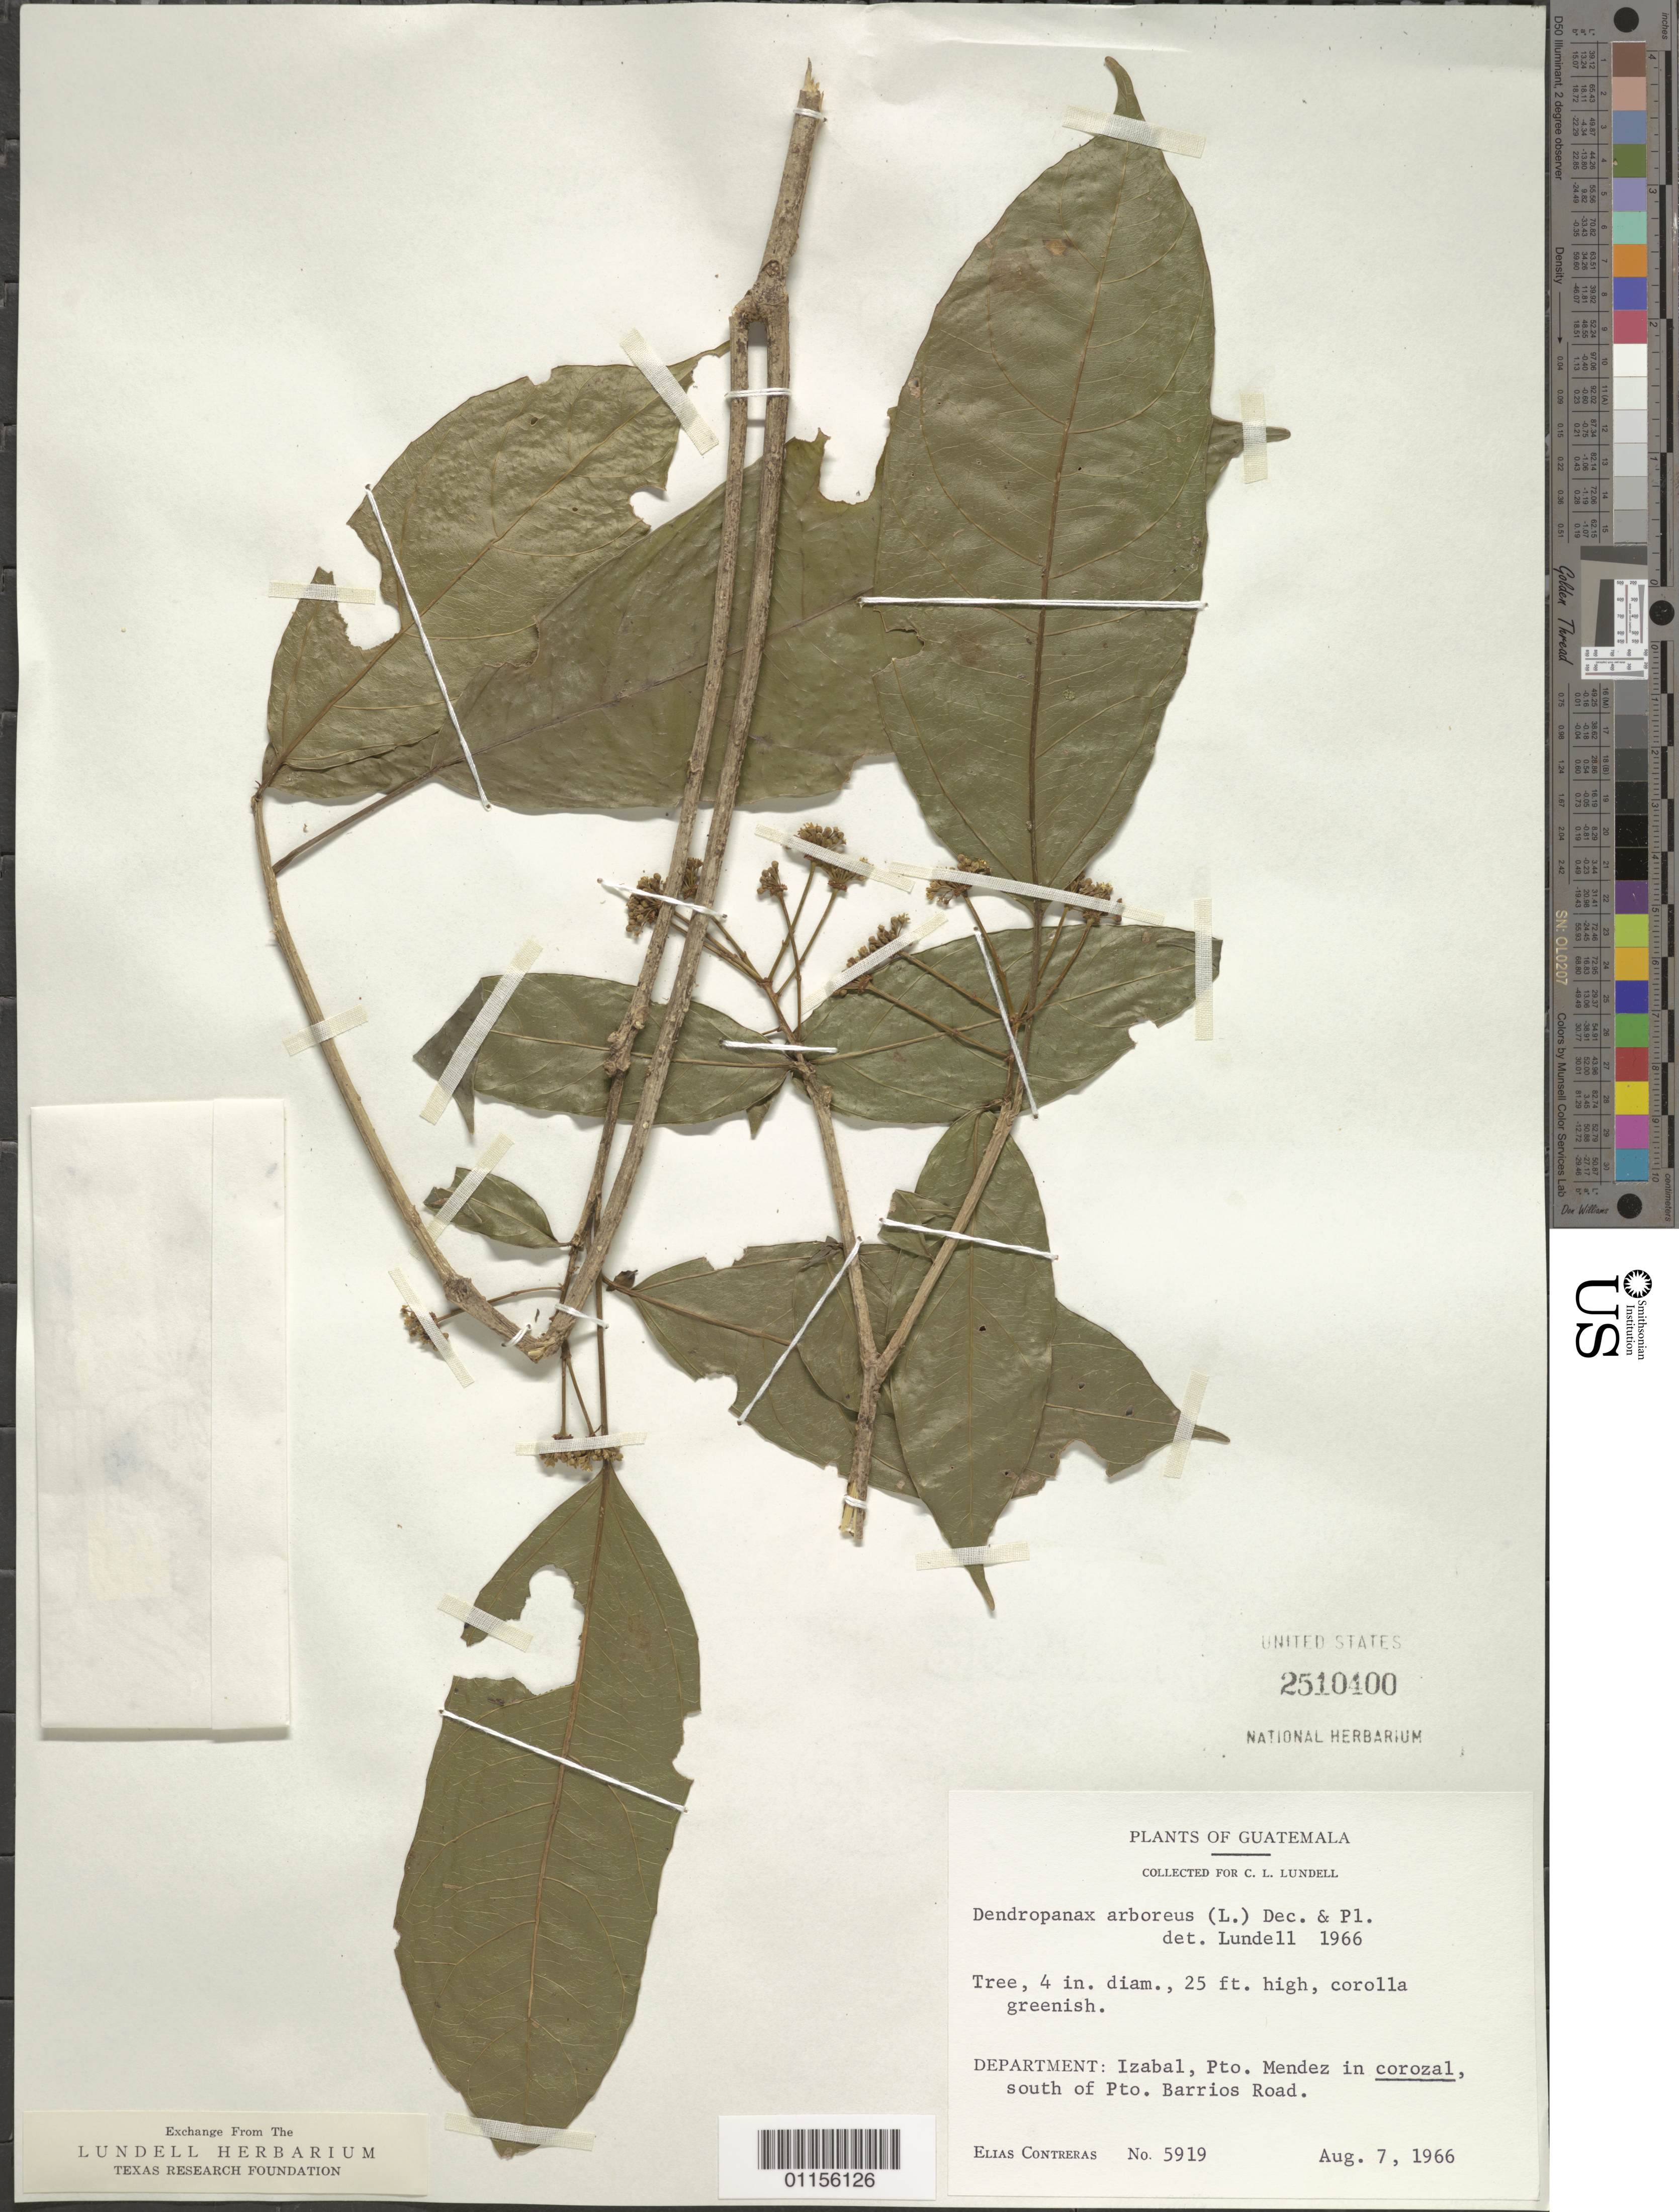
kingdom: Plantae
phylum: Tracheophyta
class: Magnoliopsida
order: Apiales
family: Araliaceae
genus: Dendropanax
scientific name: Dendropanax arboreus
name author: (L.) Decne. & Planch.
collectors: E. Contreras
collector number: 5919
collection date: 1966-08-07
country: Guatemala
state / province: Izabal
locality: Pto Mendez in corozal, S of Pto Barrios Road.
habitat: Tree.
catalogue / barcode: US 2510400